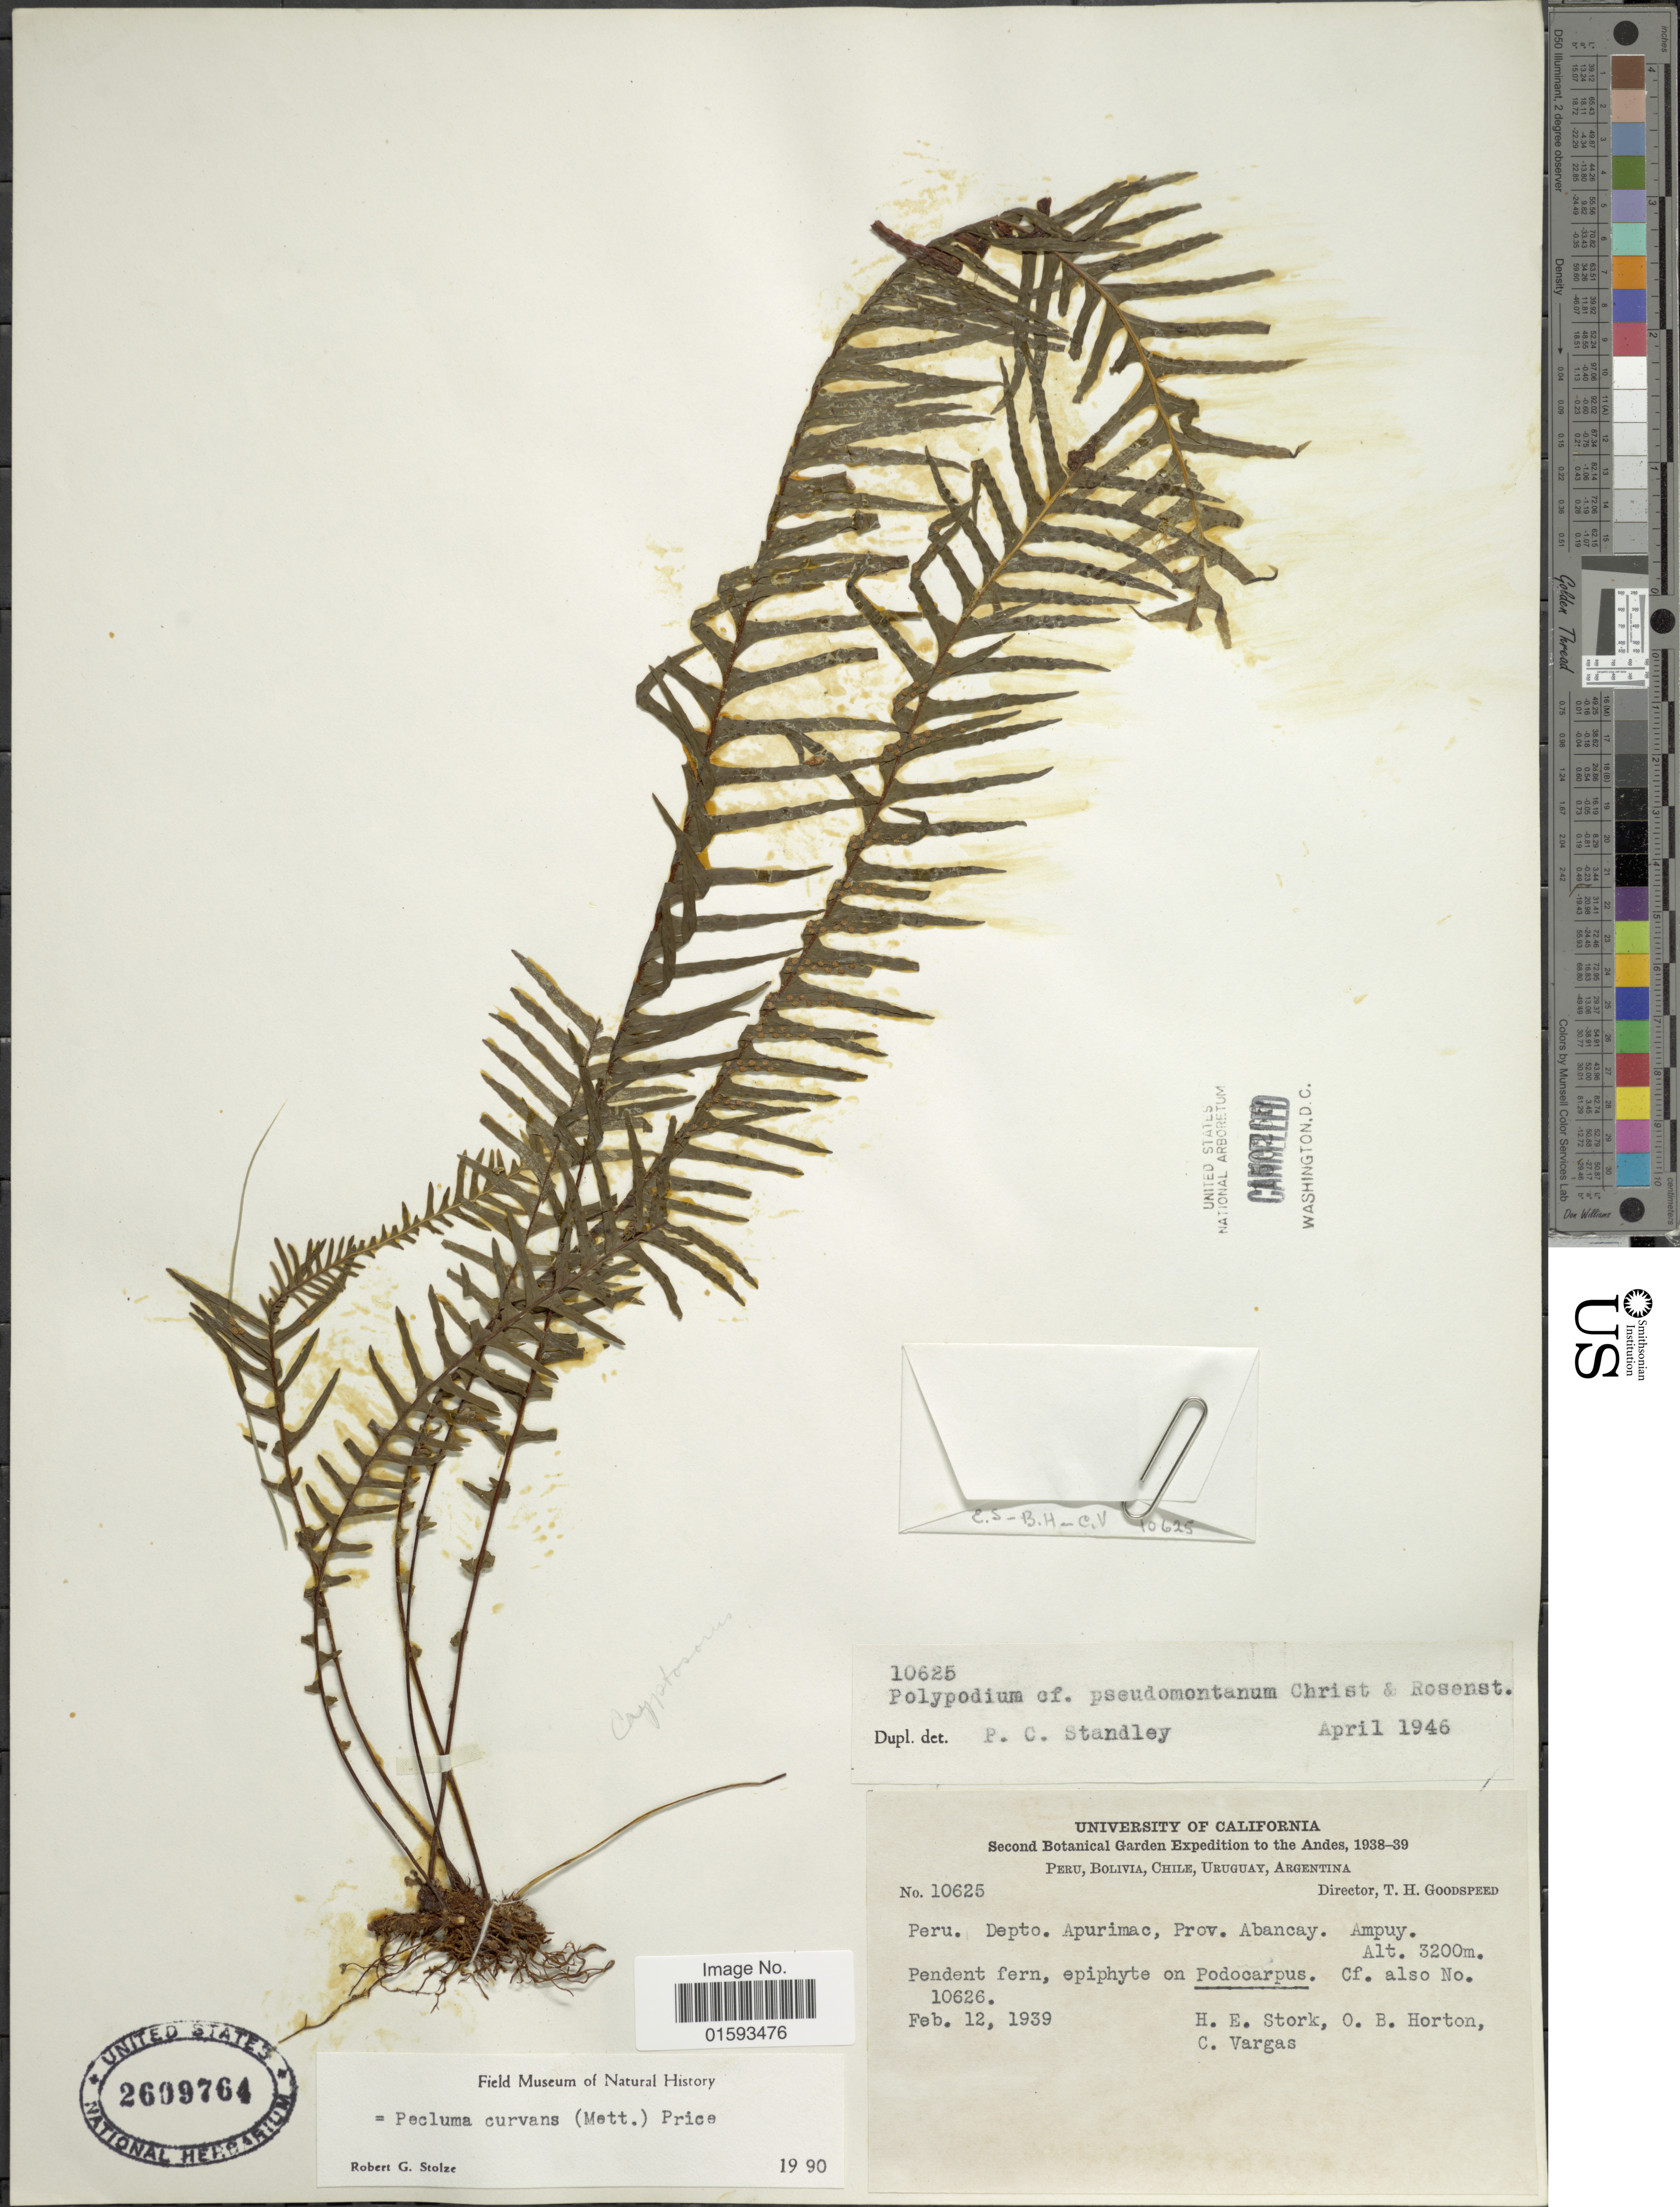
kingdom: Plantae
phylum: Tracheophyta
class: Polypodiopsida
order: Polypodiales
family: Polypodiaceae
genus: Pecluma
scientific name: Pecluma curvans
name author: (Mett.) Price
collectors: H. E. Stork, O. B. Horton & C. Vargas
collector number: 10625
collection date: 1939-02-12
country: Peru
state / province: Apurímac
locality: Prov. Abancay, Ampuy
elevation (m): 3200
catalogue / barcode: US 2609764